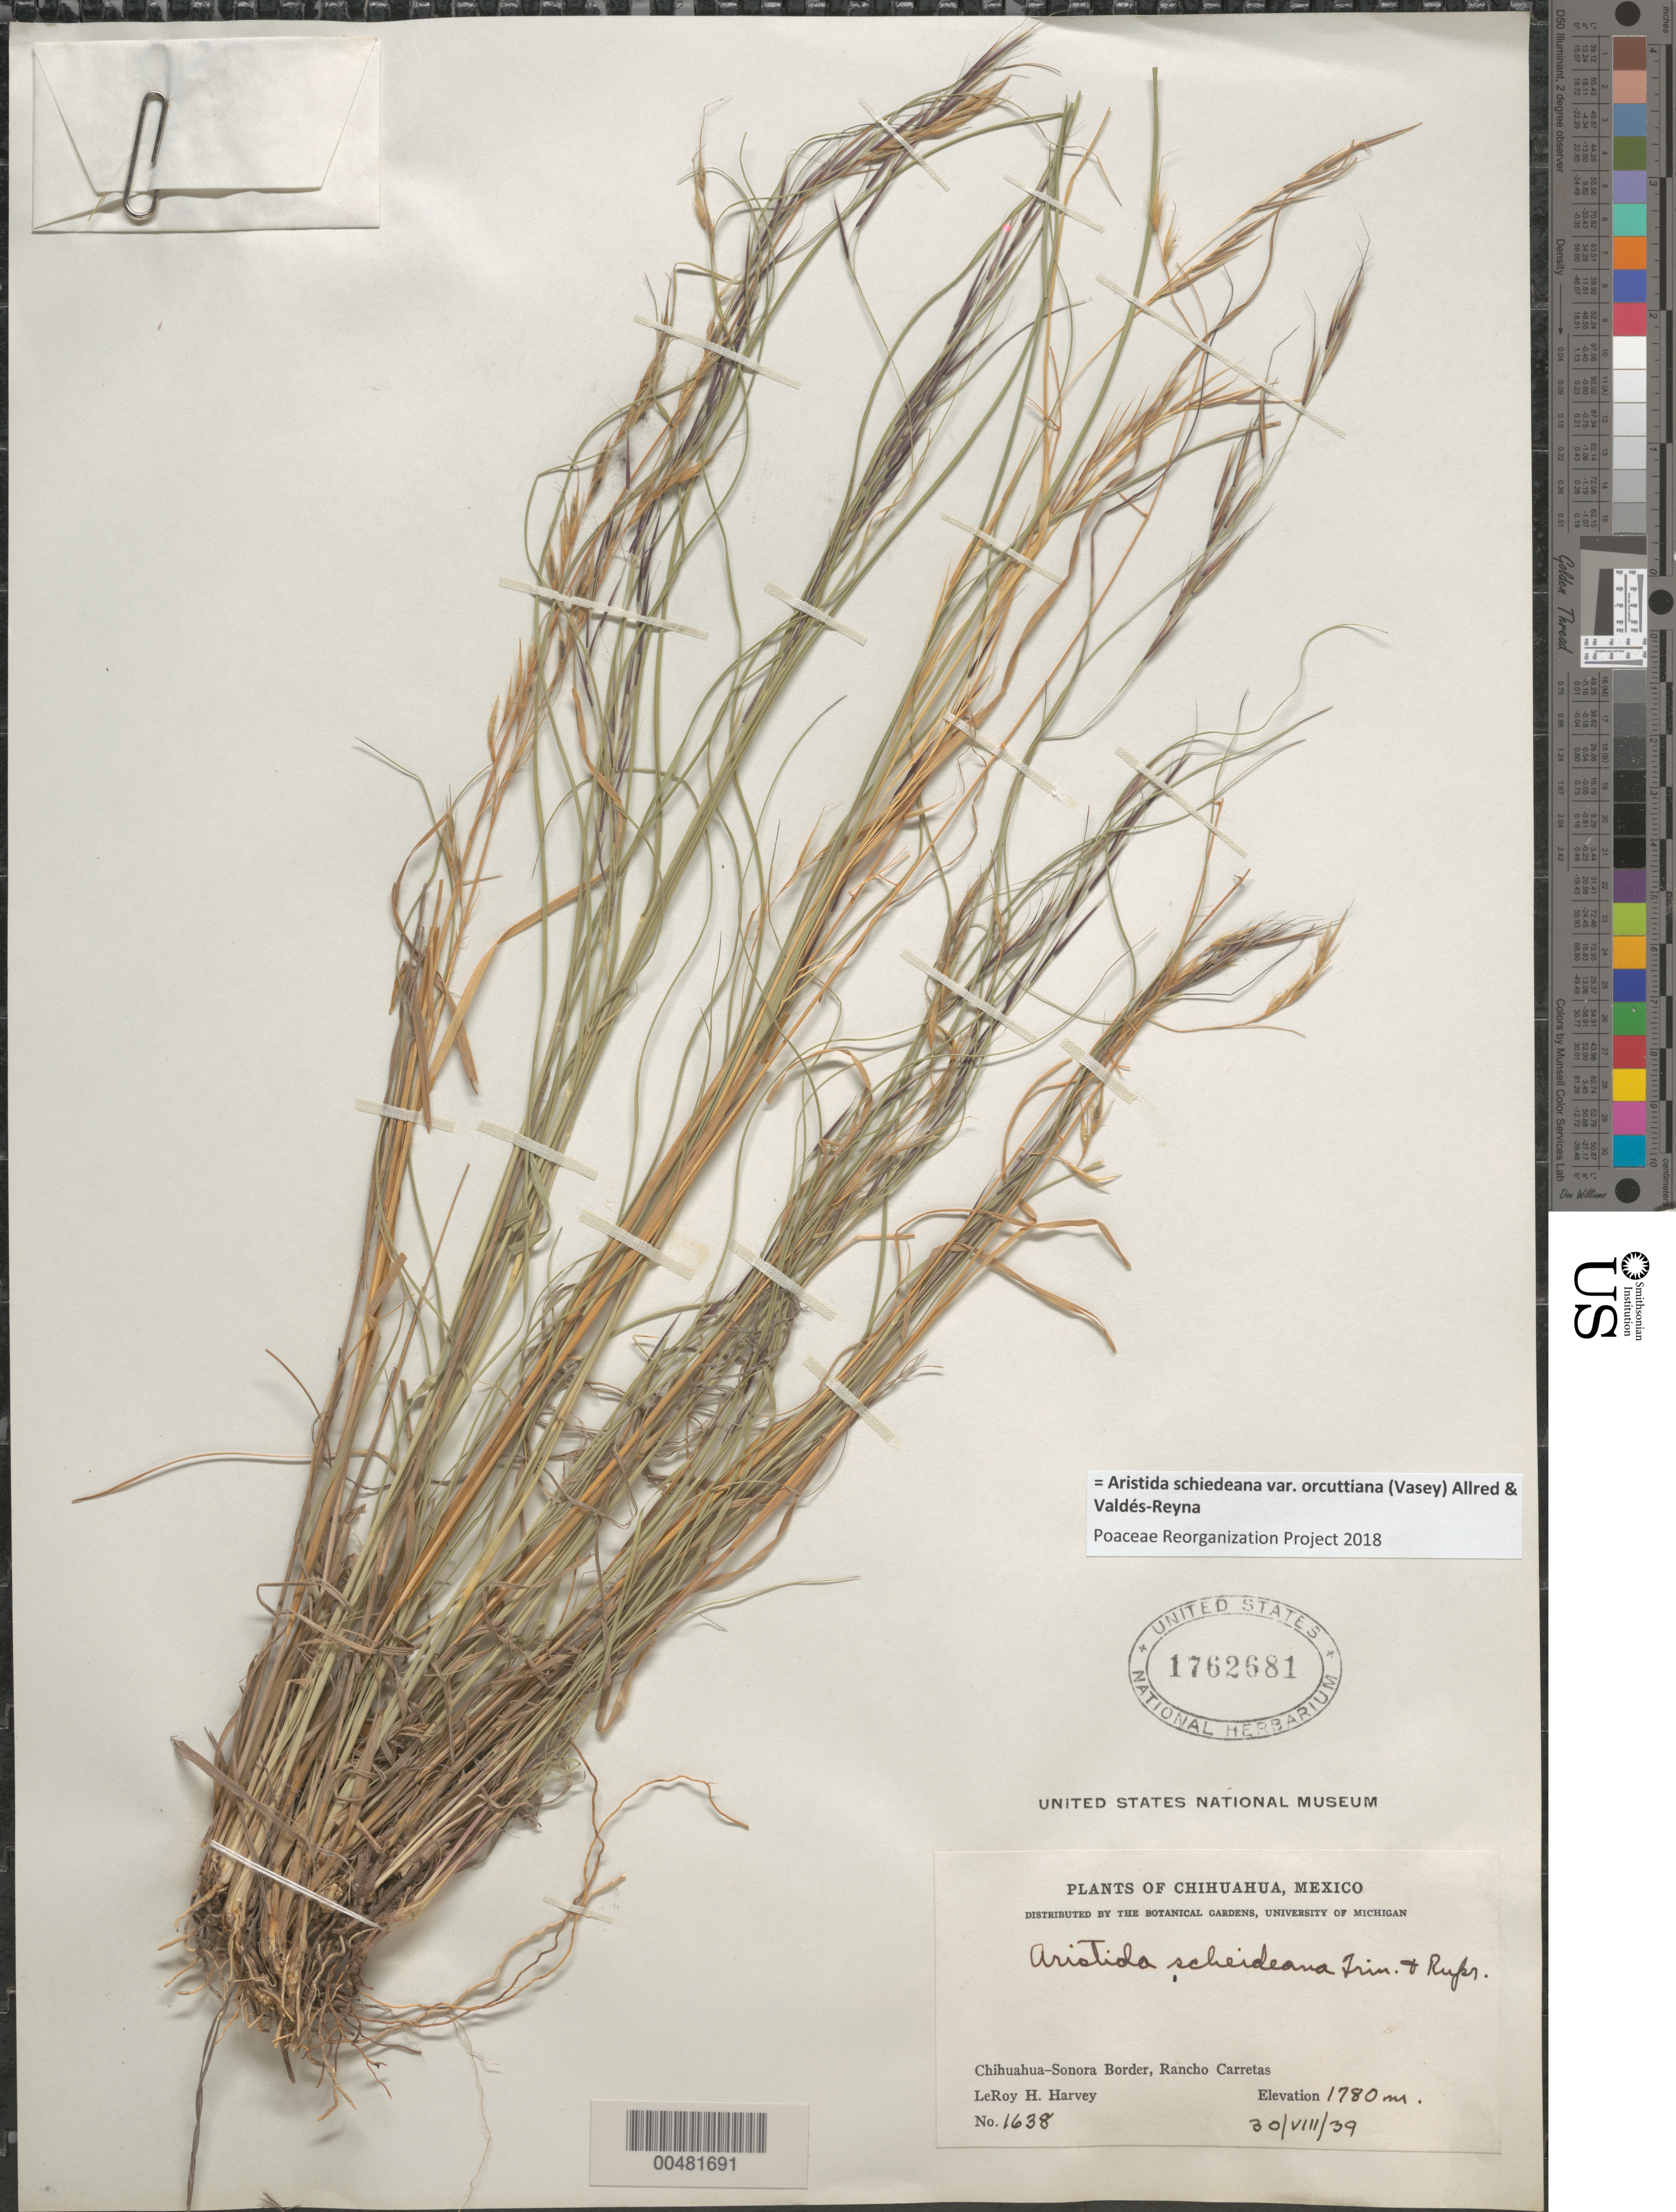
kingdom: Plantae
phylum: Tracheophyta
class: Liliopsida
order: Poales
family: Poaceae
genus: Aristida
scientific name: Aristida schiedeana var. orcuttiana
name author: (Vasey) Allred & Valdés-Reyna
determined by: Poaceae Reorganization Project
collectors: L. H. Harvey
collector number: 1638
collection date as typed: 30 Aug 1939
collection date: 1939-08-30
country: Mexico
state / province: Chihuahua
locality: Chihuahua-Sonora border, Rancho Carretas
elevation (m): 1780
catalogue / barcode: US 1762681